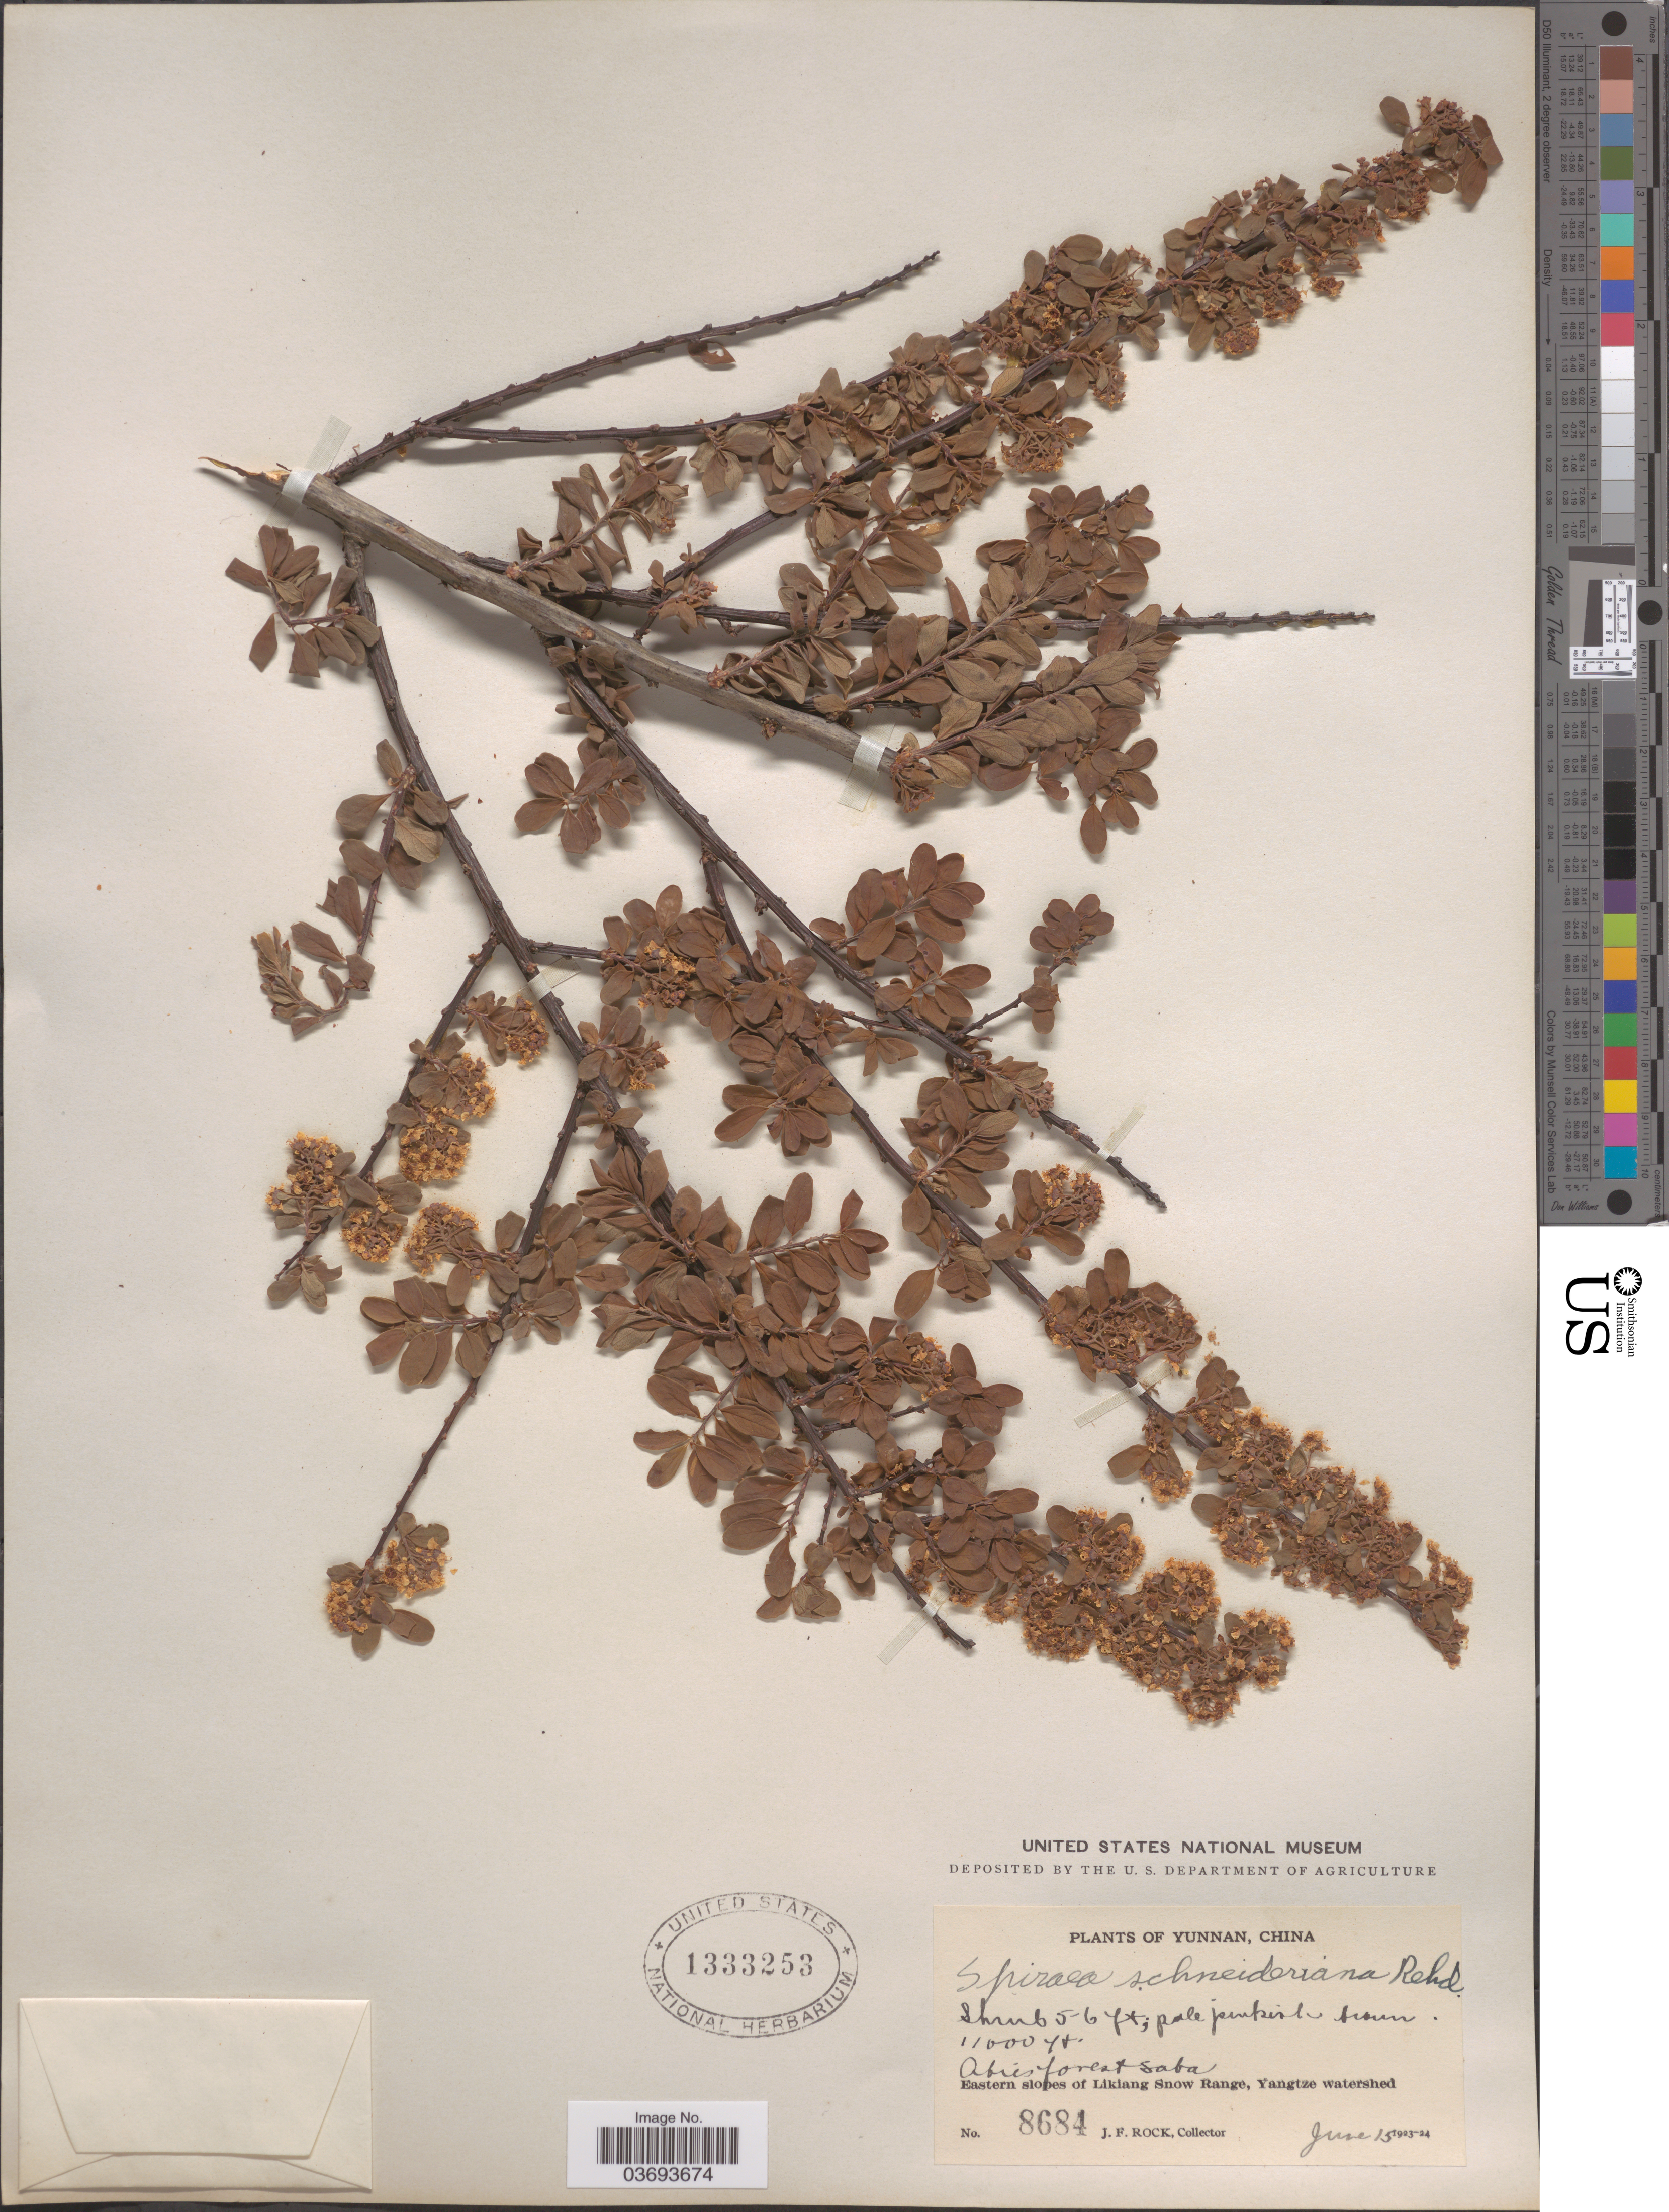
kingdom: Plantae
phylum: Tracheophyta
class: Magnoliopsida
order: Rosales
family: Rosaceae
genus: Spiraea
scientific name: Spiraea schneideriana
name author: Rehder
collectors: J. Rock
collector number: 8684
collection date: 1923-06-15/1924-06-15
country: China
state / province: Yunnan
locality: Eastern slopes of Likiang Snow Range, Yangtze watershed.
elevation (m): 3353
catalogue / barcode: US 1333253